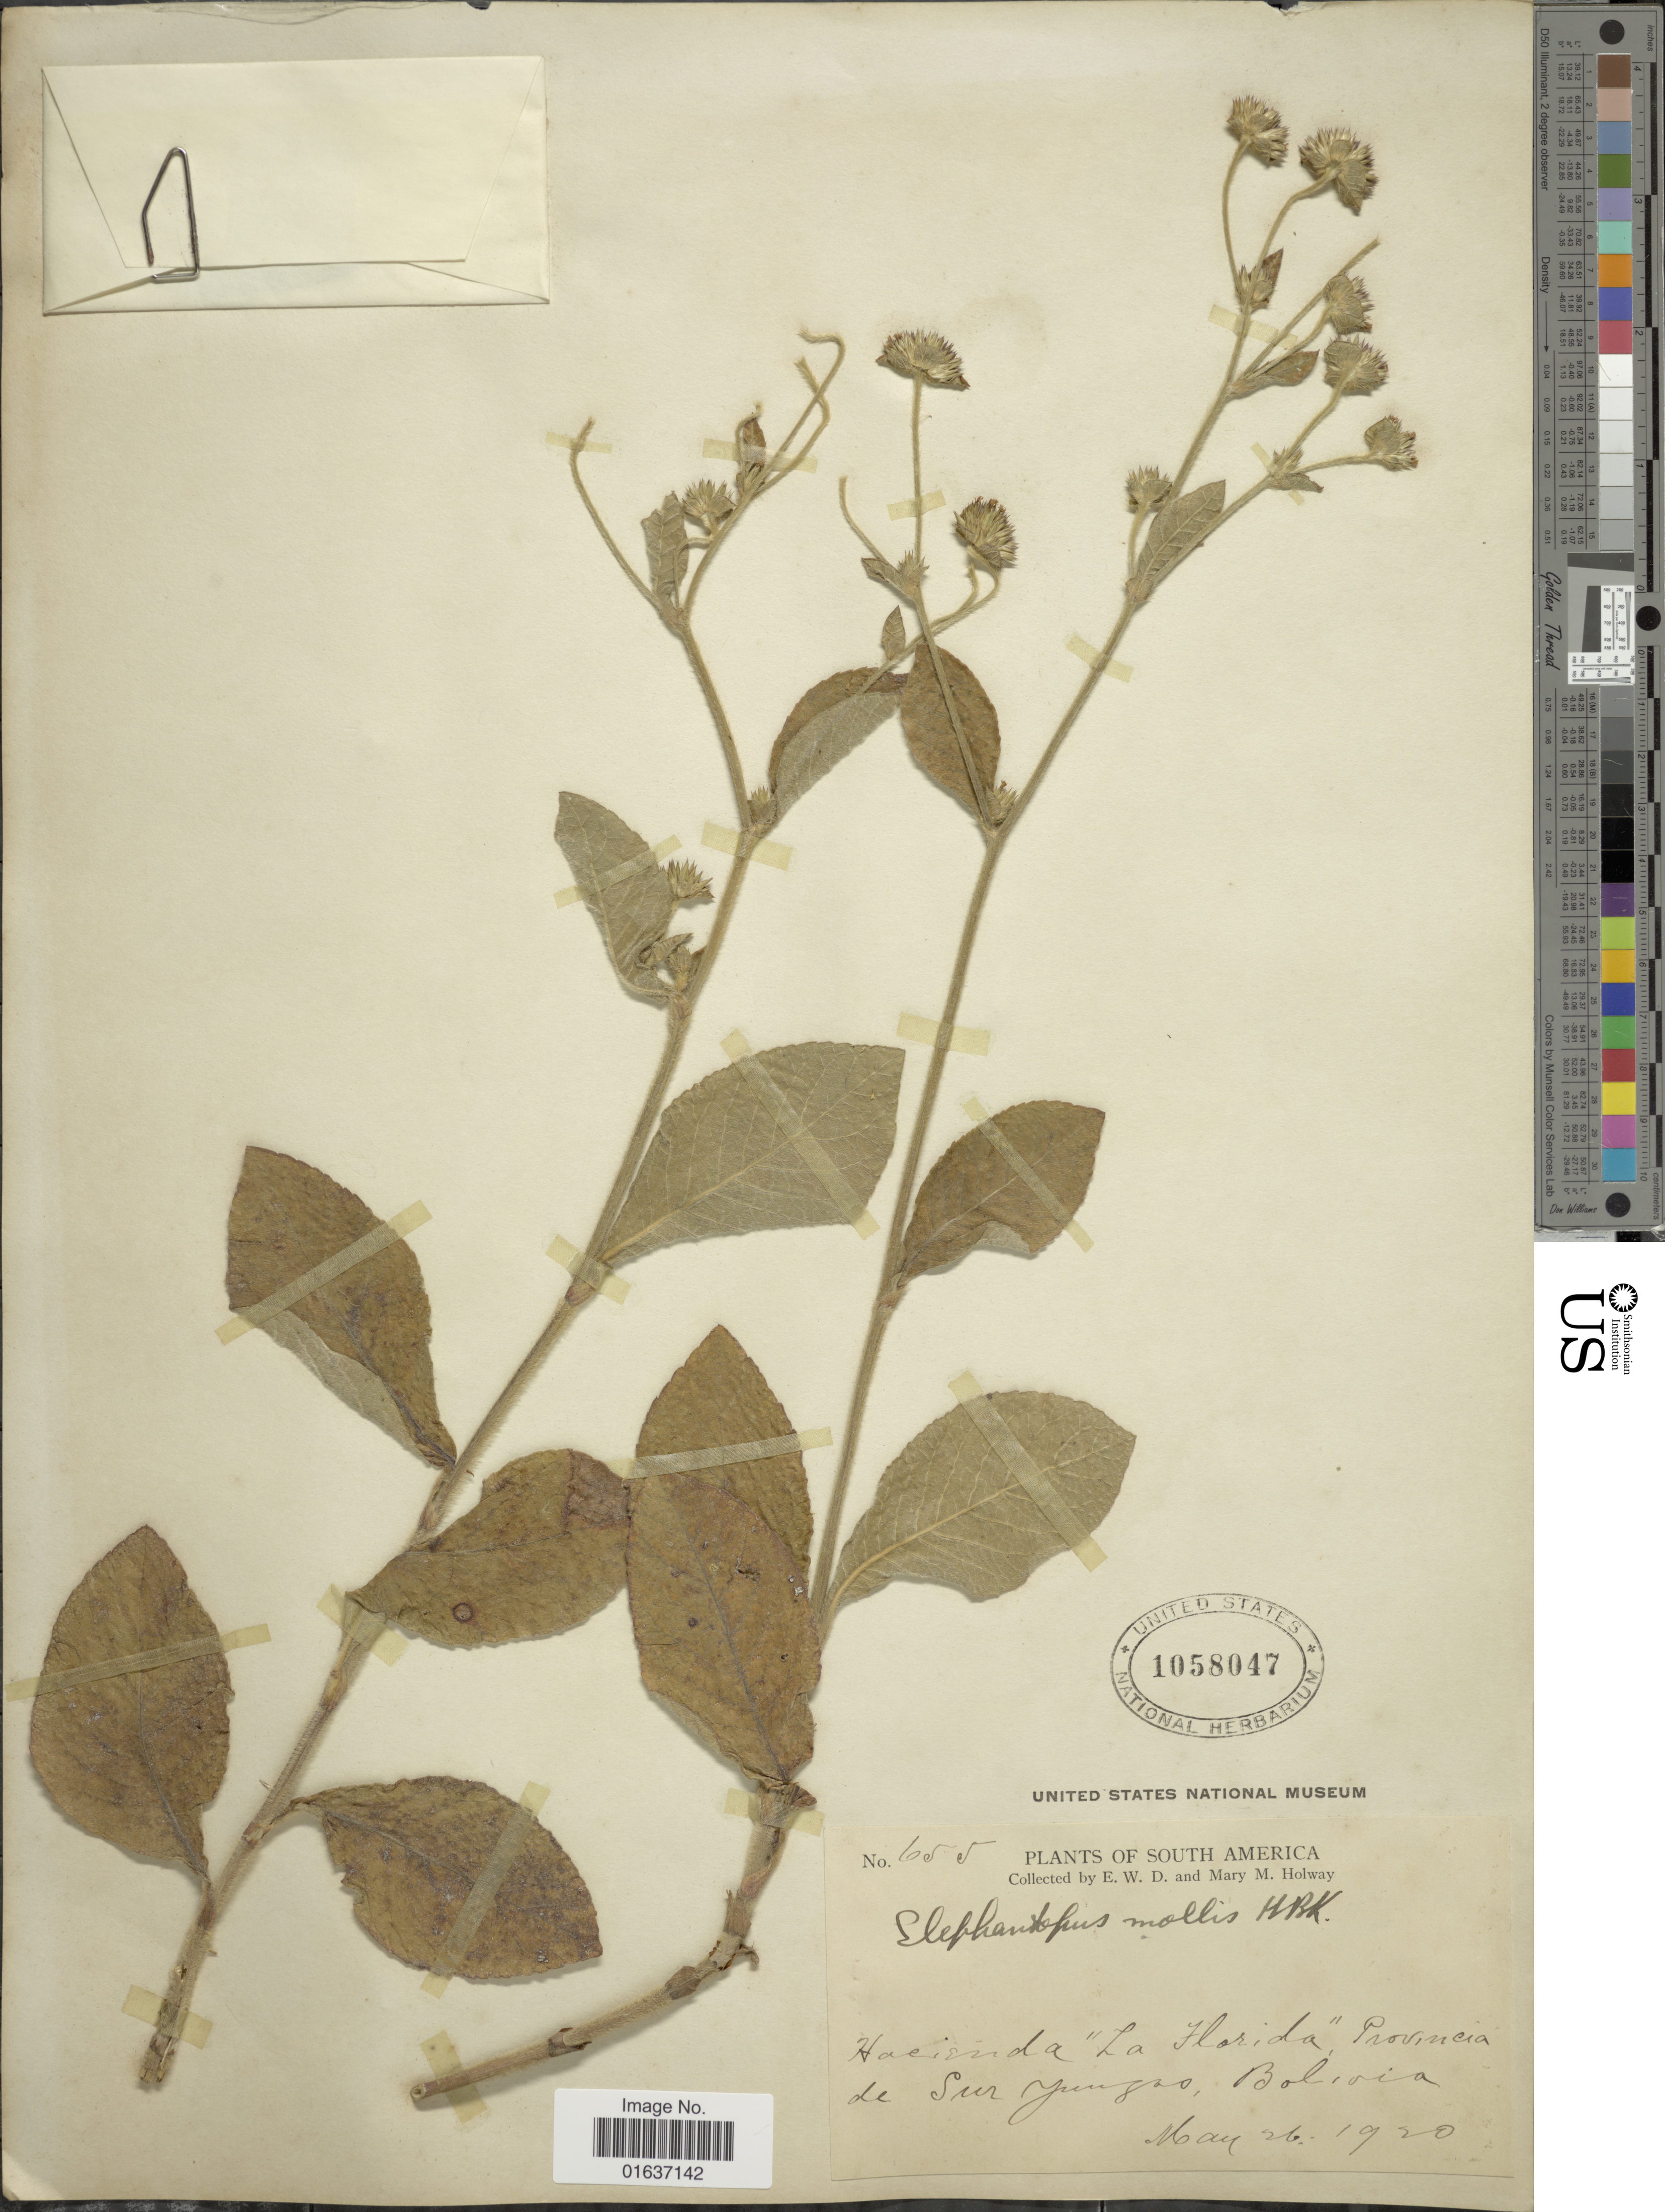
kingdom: Plantae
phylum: Tracheophyta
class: Magnoliopsida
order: Asterales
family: Asteraceae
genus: Elephantopus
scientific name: Elephantopus mollis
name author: Kunth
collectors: E. W. D. Holway & M. M. Holway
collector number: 655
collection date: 1920-05-26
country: Bolivia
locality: Hacienda "La Florida" Provincia de Sur Yungas.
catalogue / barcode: US 1058047